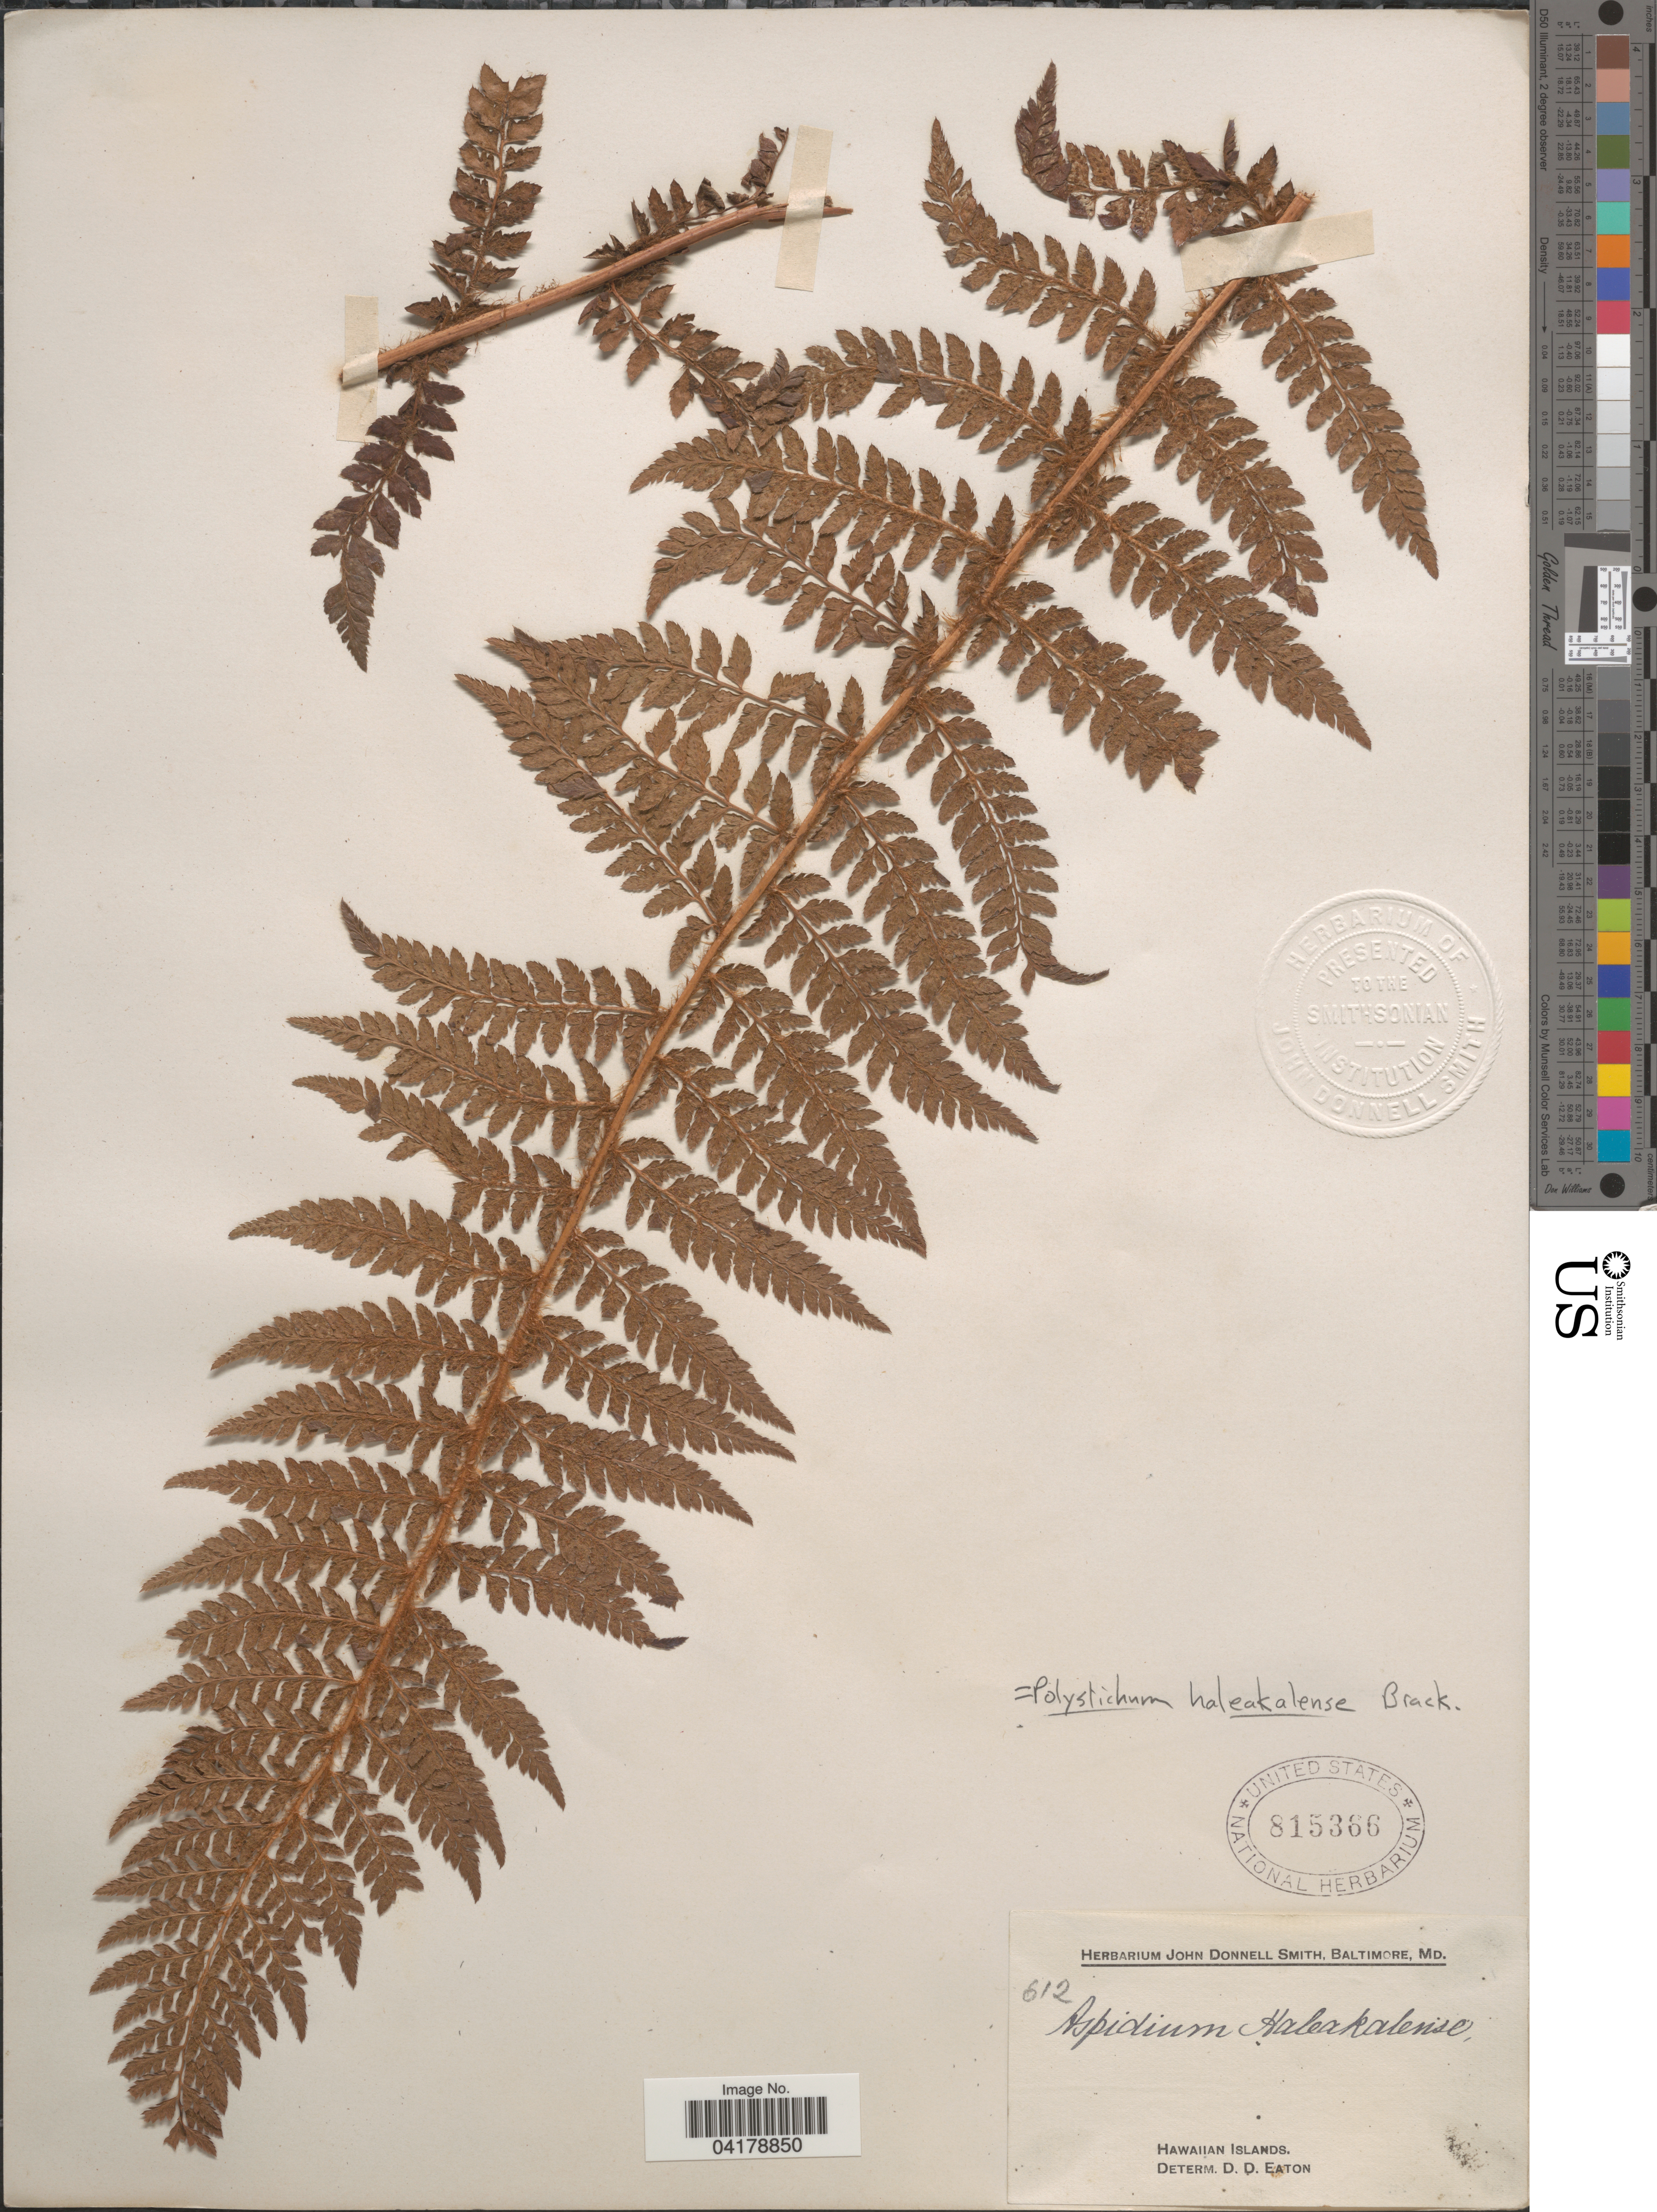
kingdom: Plantae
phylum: Tracheophyta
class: Polypodiopsida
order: Polypodiales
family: Tectariaceae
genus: Aspidium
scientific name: Aspidium haleakalense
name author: Mann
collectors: ex Herb. John Donnell Smith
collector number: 612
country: United States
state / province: Hawaii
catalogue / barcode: US 815366